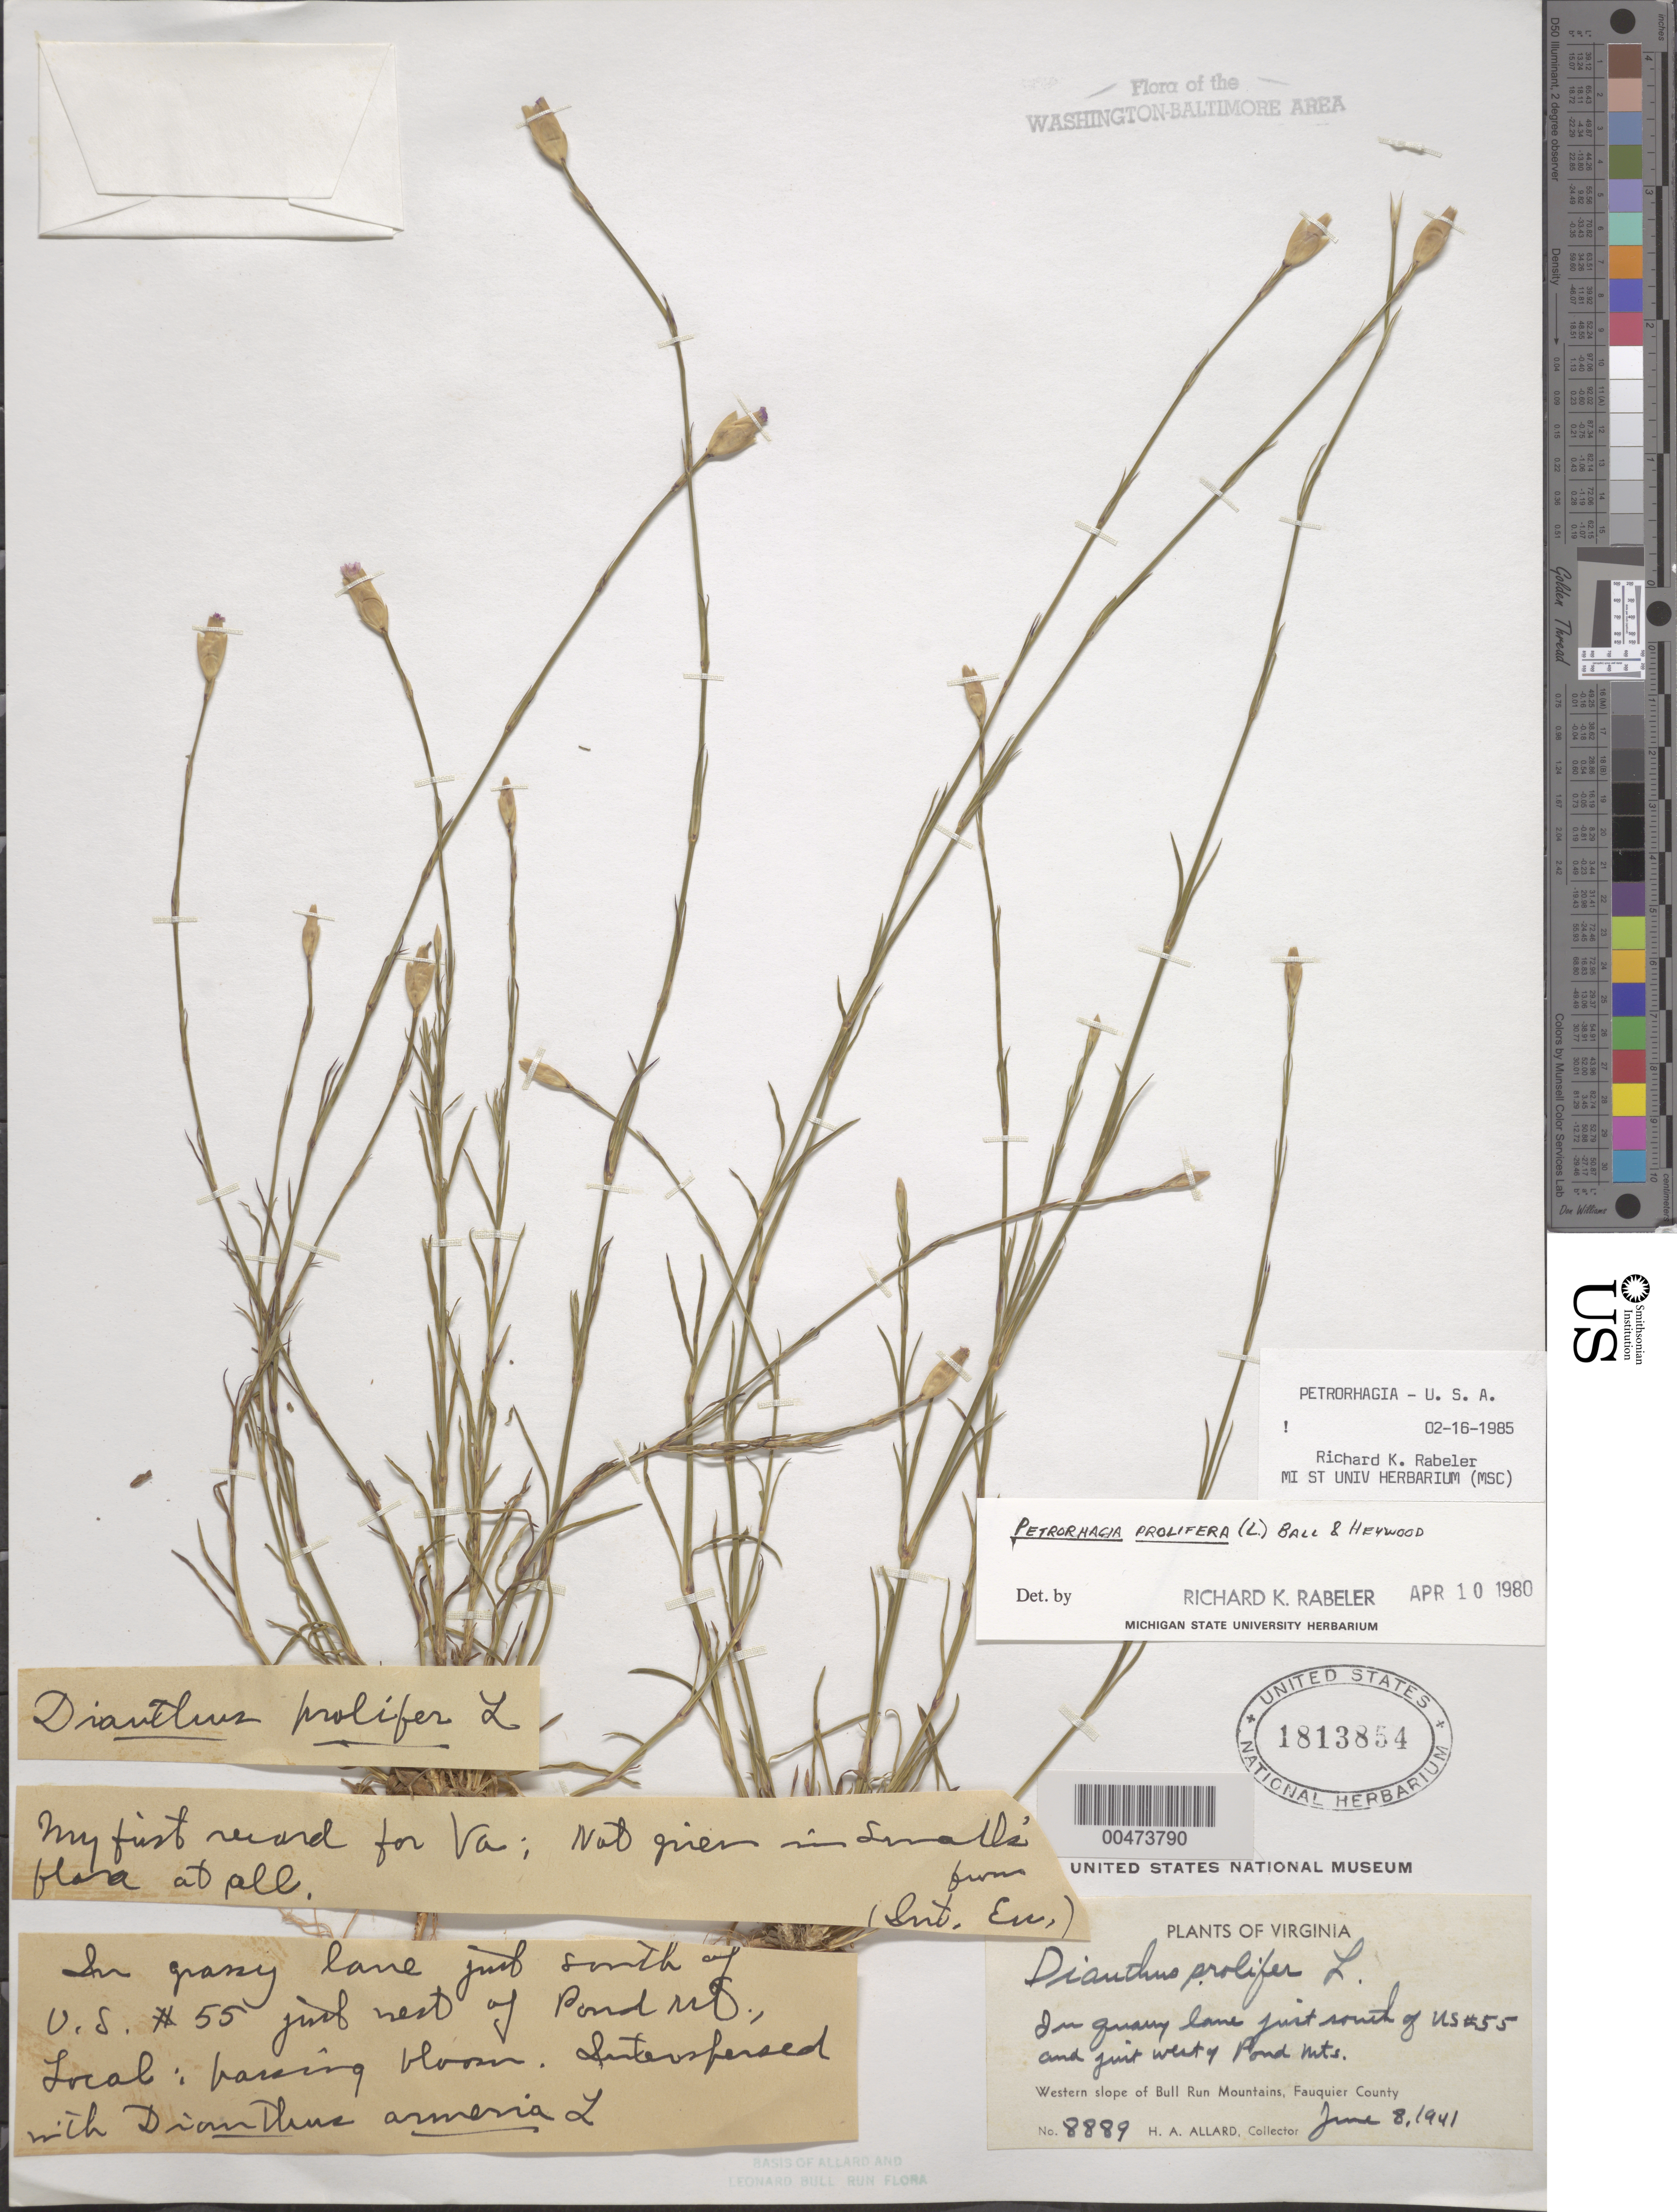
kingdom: Plantae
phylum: Tracheophyta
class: Magnoliopsida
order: Caryophyllales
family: Caryophyllaceae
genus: Petrorhagia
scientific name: Petrorhagia prolifera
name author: (L.) P.W. Ball & Heywood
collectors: H. A. Allard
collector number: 8889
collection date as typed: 08 Jun 1941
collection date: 1941-06-08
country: United States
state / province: Virginia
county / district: Fauquier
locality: South of US 55 and west of Pond Mountains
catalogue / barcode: US 1813854